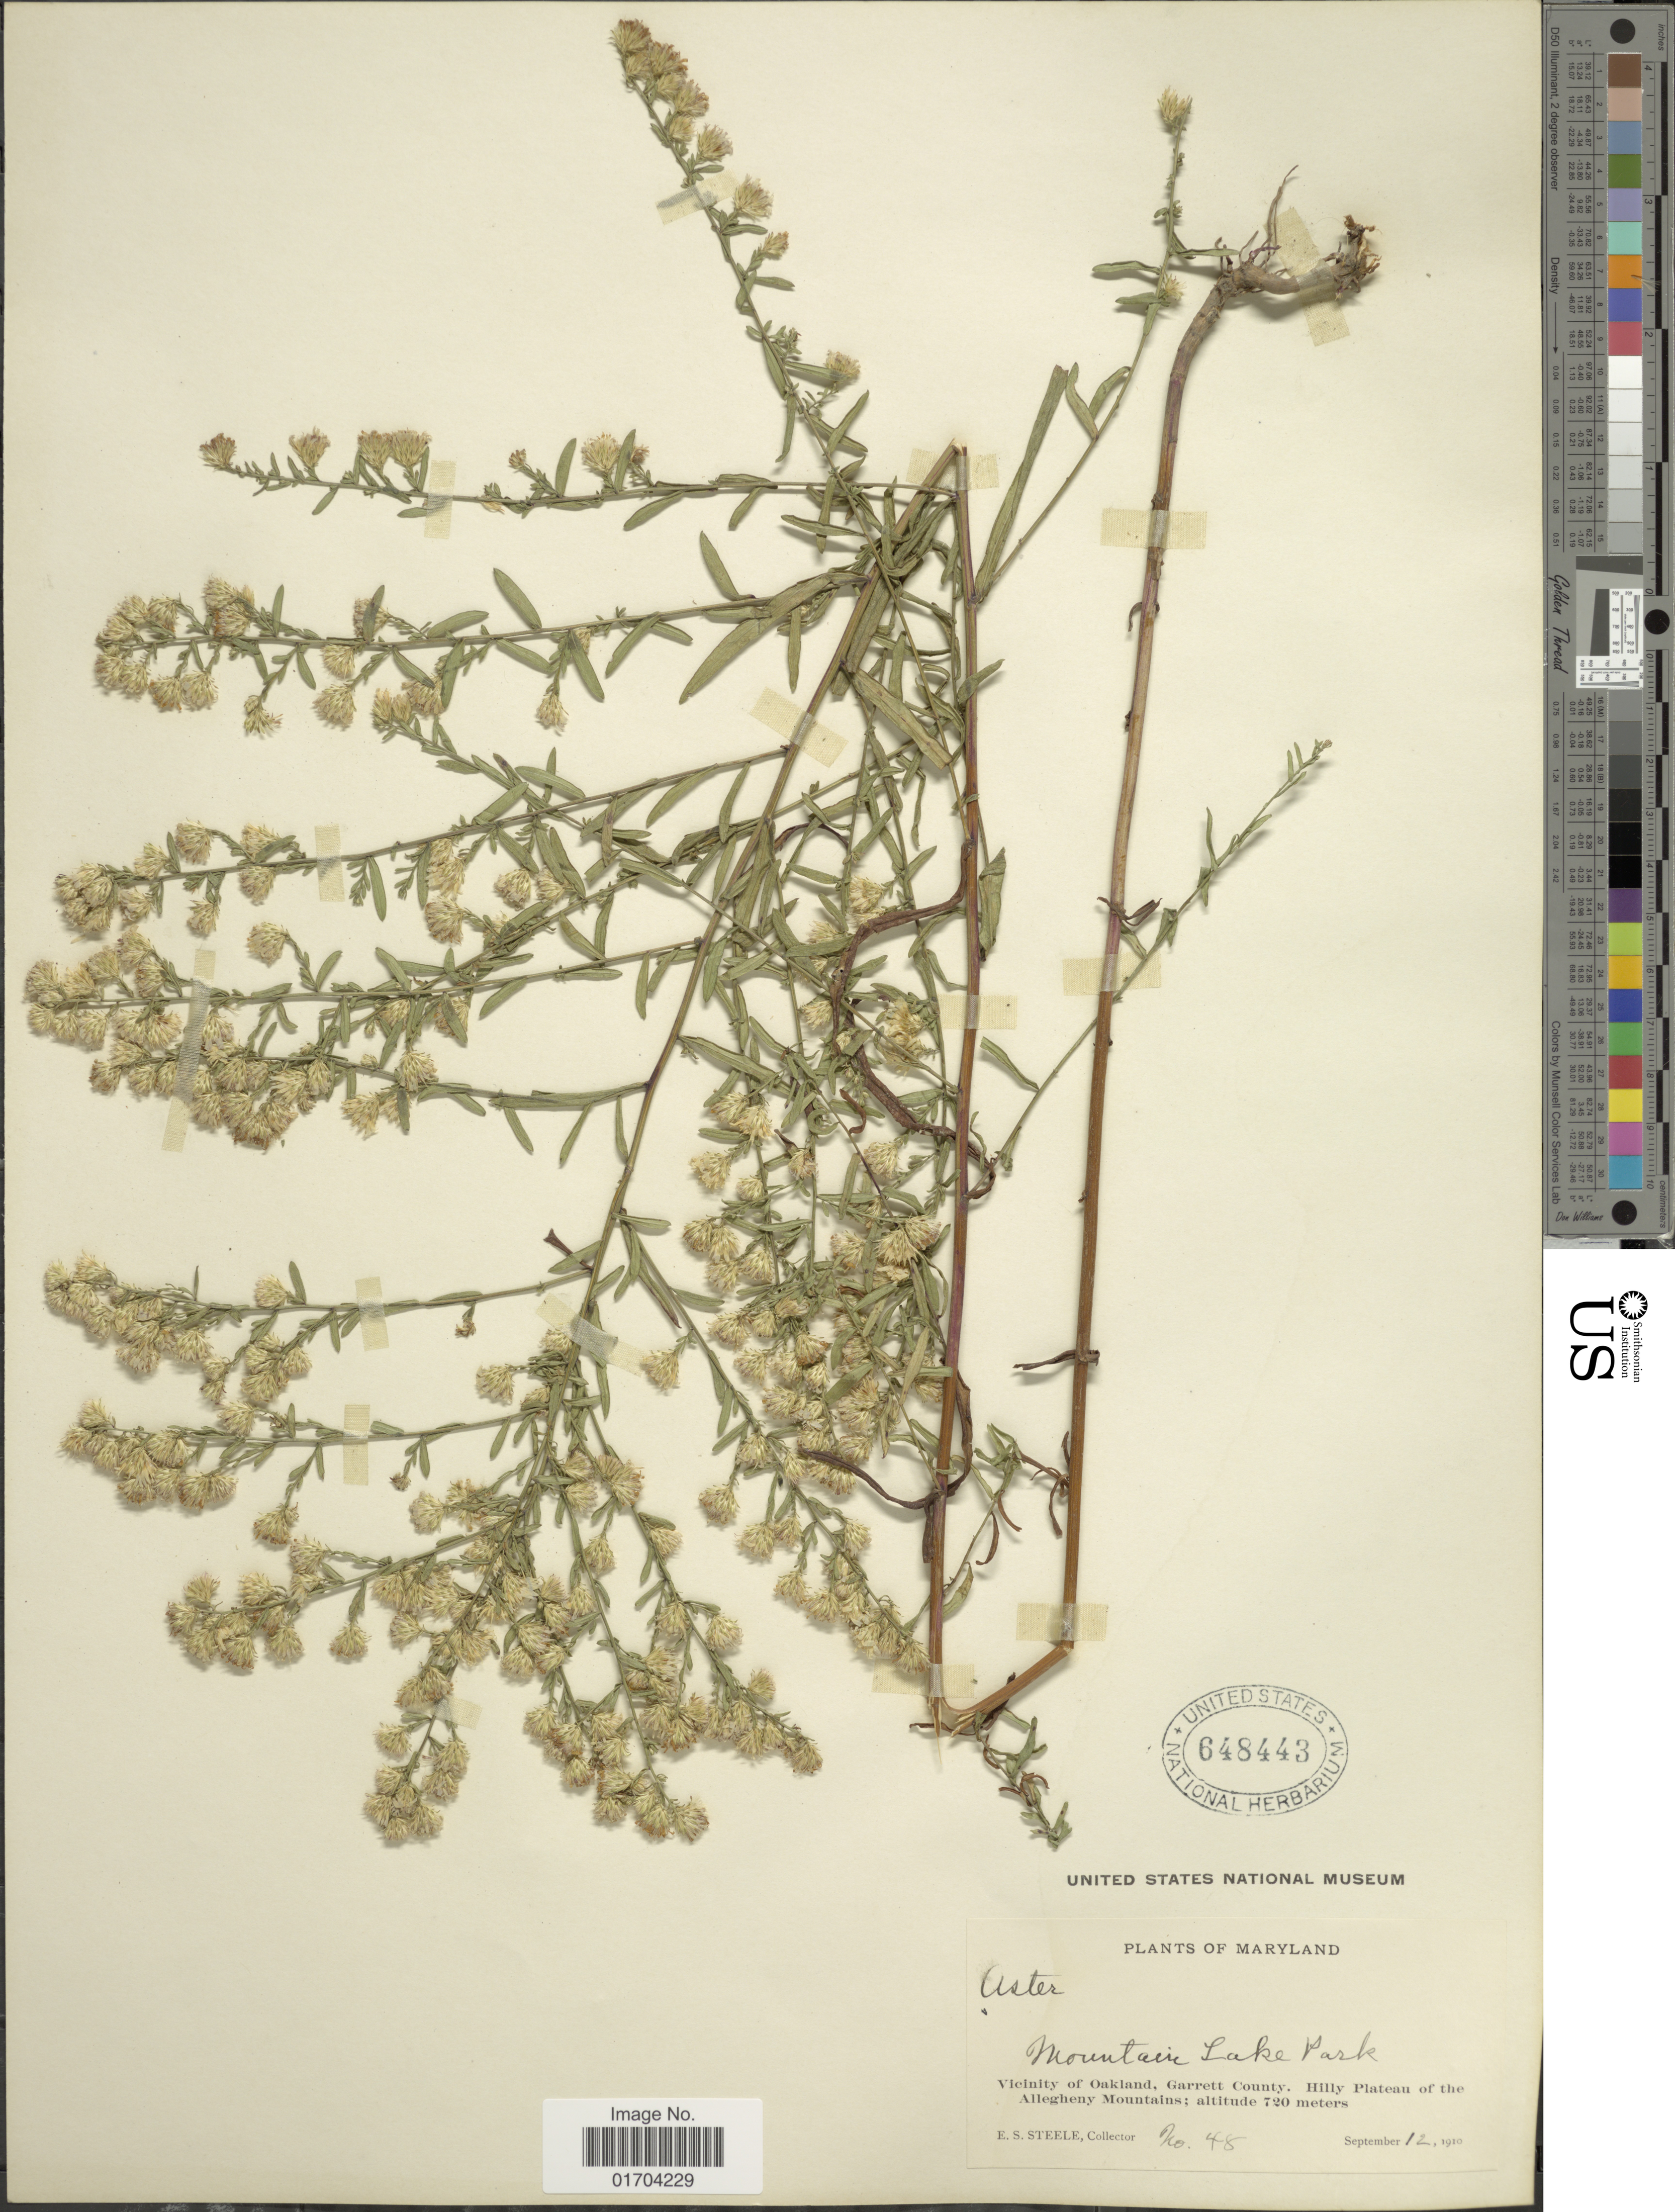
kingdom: Plantae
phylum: Tracheophyta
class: Magnoliopsida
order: Asterales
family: Asteraceae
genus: Symphyotrichum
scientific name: Symphyotrichum sp.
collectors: E. Steele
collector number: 48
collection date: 1910-09-12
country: United States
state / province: Maryland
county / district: Garrett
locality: Mountain Lake Park, Vicinity of Oakland, Garrett County. Hilly Plateau of the Allegheny Mountains.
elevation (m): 720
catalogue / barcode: US 648443